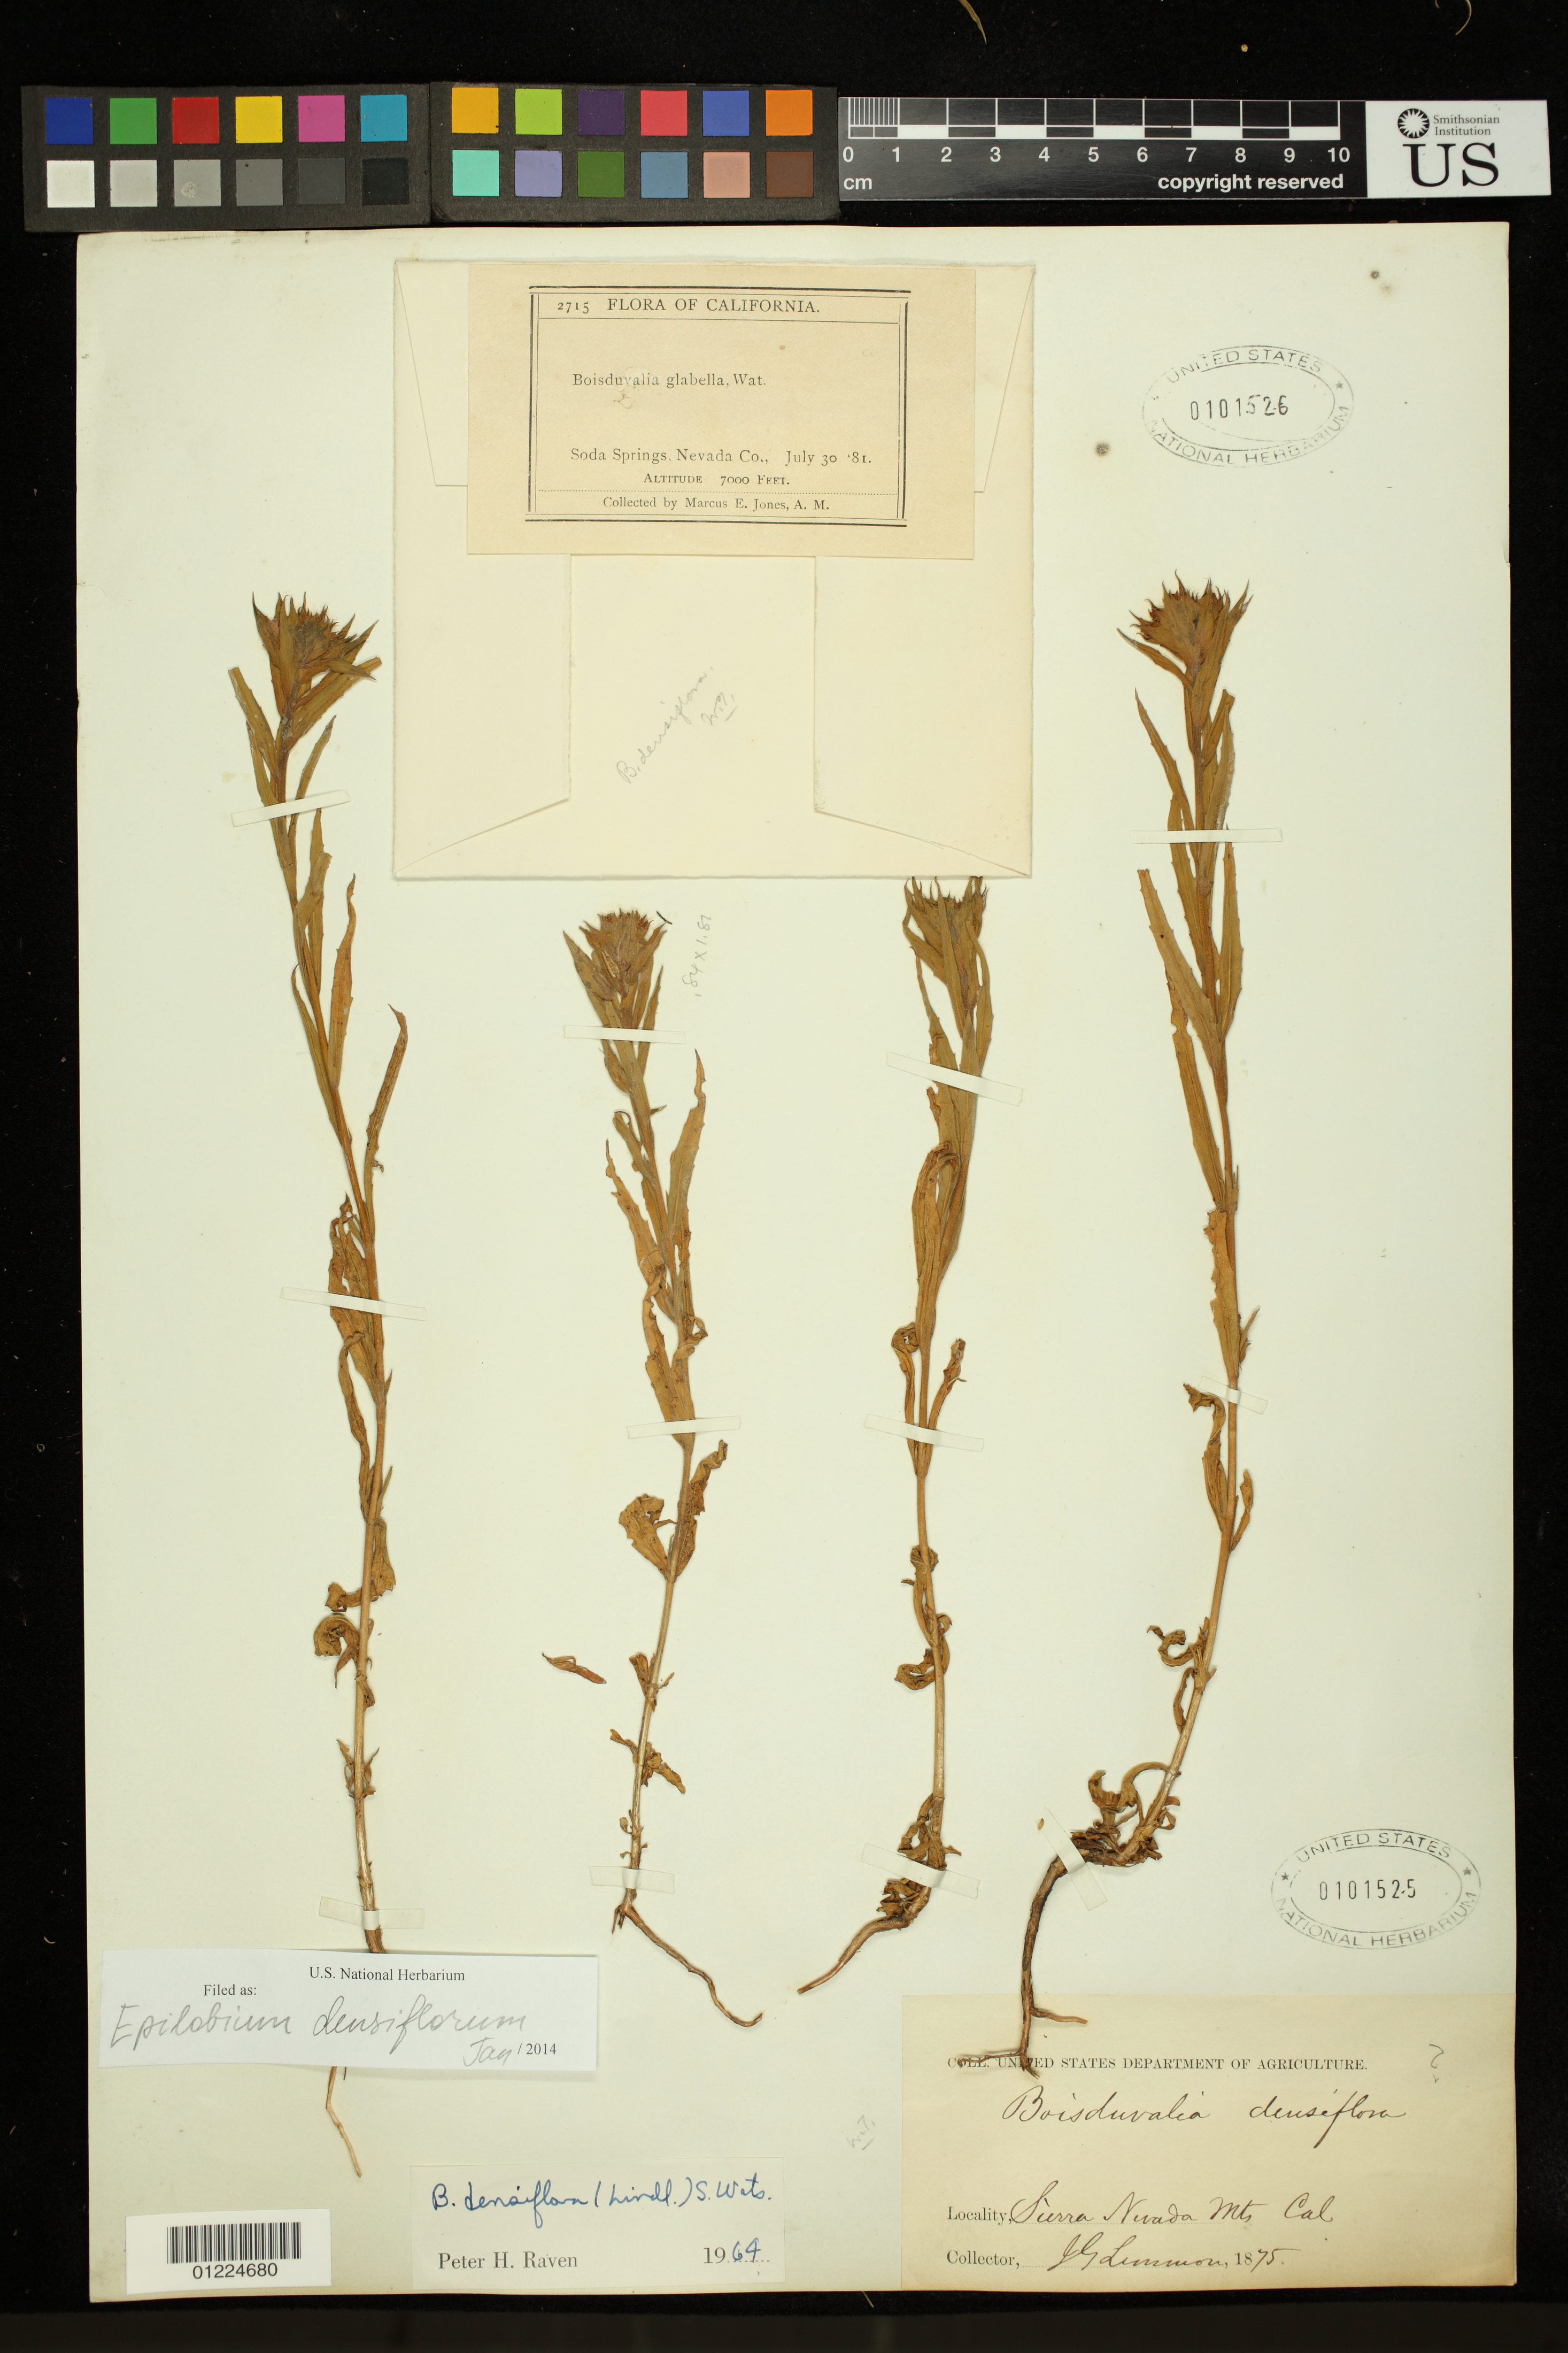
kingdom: Plantae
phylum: Tracheophyta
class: Magnoliopsida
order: Myrtales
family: Onagraceae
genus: Epilobium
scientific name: Epilobium densiflorum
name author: (Lindl.) Hoch & P.H. Raven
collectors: M. E. Jones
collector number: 2715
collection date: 1881-07-30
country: United States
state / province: California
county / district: Nevada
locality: Soda Springs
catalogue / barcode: US 101526